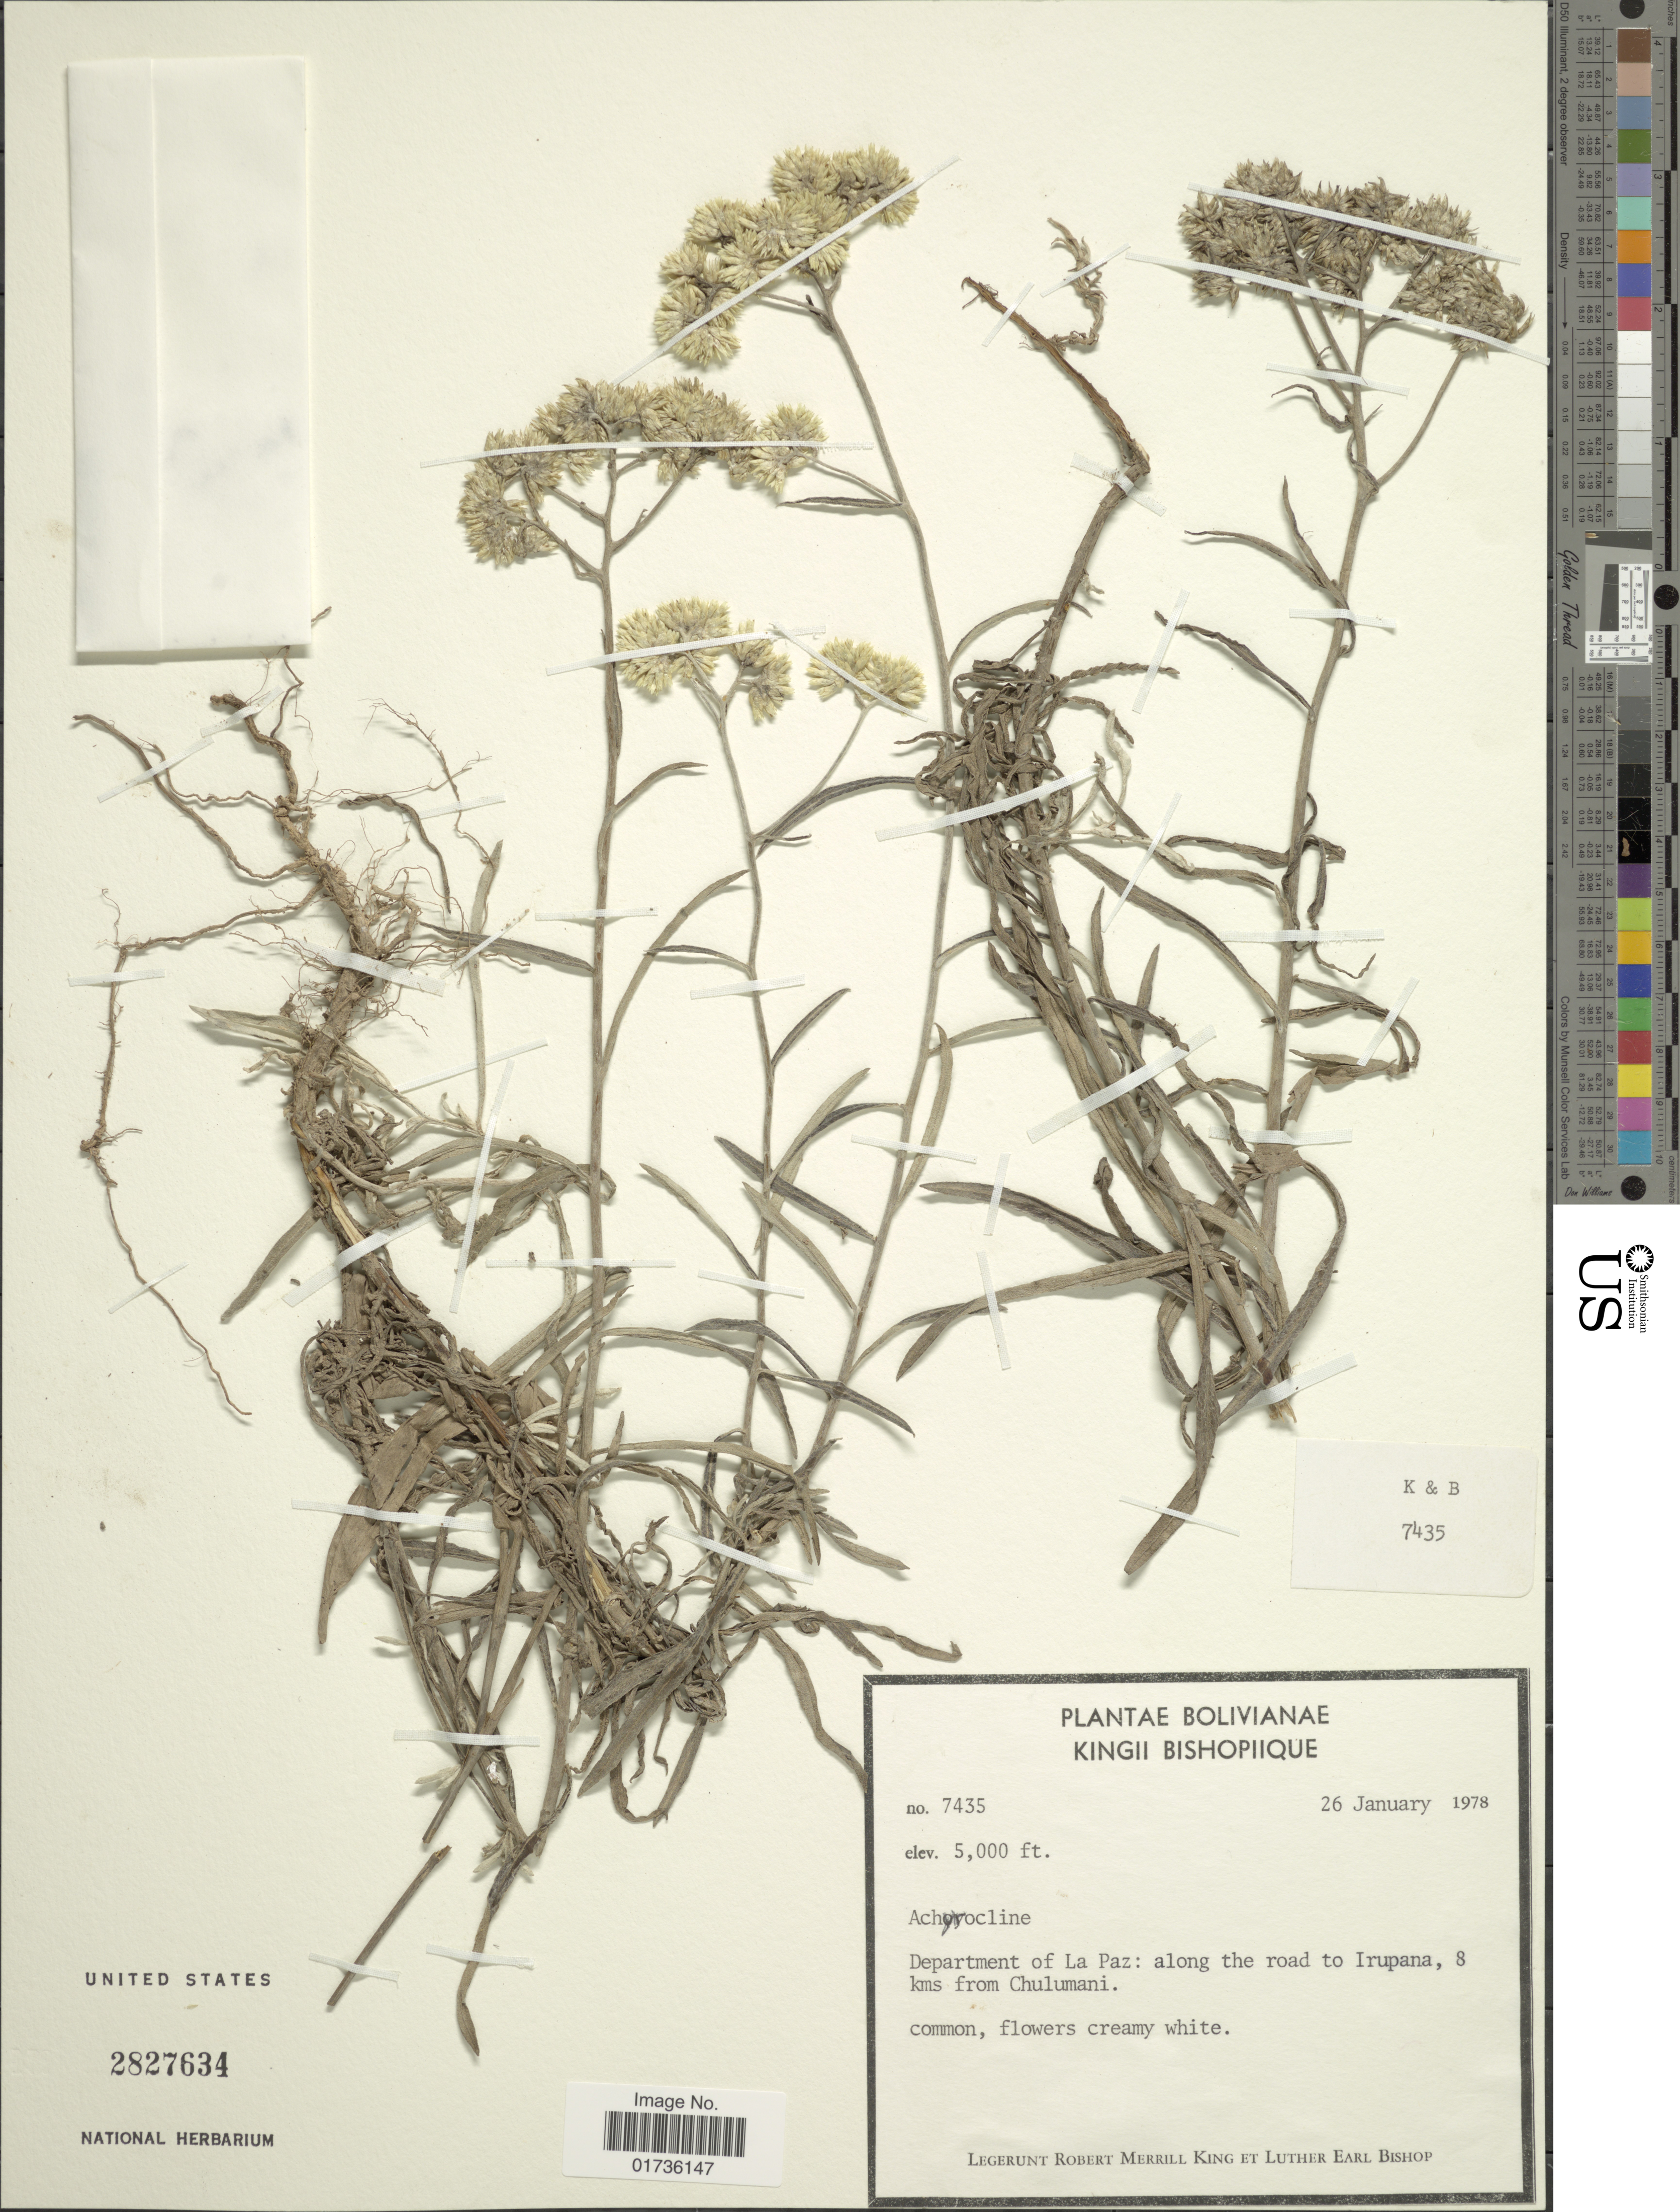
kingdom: Plantae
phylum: Tracheophyta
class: Magnoliopsida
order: Asterales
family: Asteraceae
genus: Achyrocline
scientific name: Achyrocline sp.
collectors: R. M. King & L. E. Bishop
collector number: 7435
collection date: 1978-01-26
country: Bolivia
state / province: La Paz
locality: Department of La Paz: along the road to Irupana, 8 kms from Chulumani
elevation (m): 1524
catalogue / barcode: US 2827634